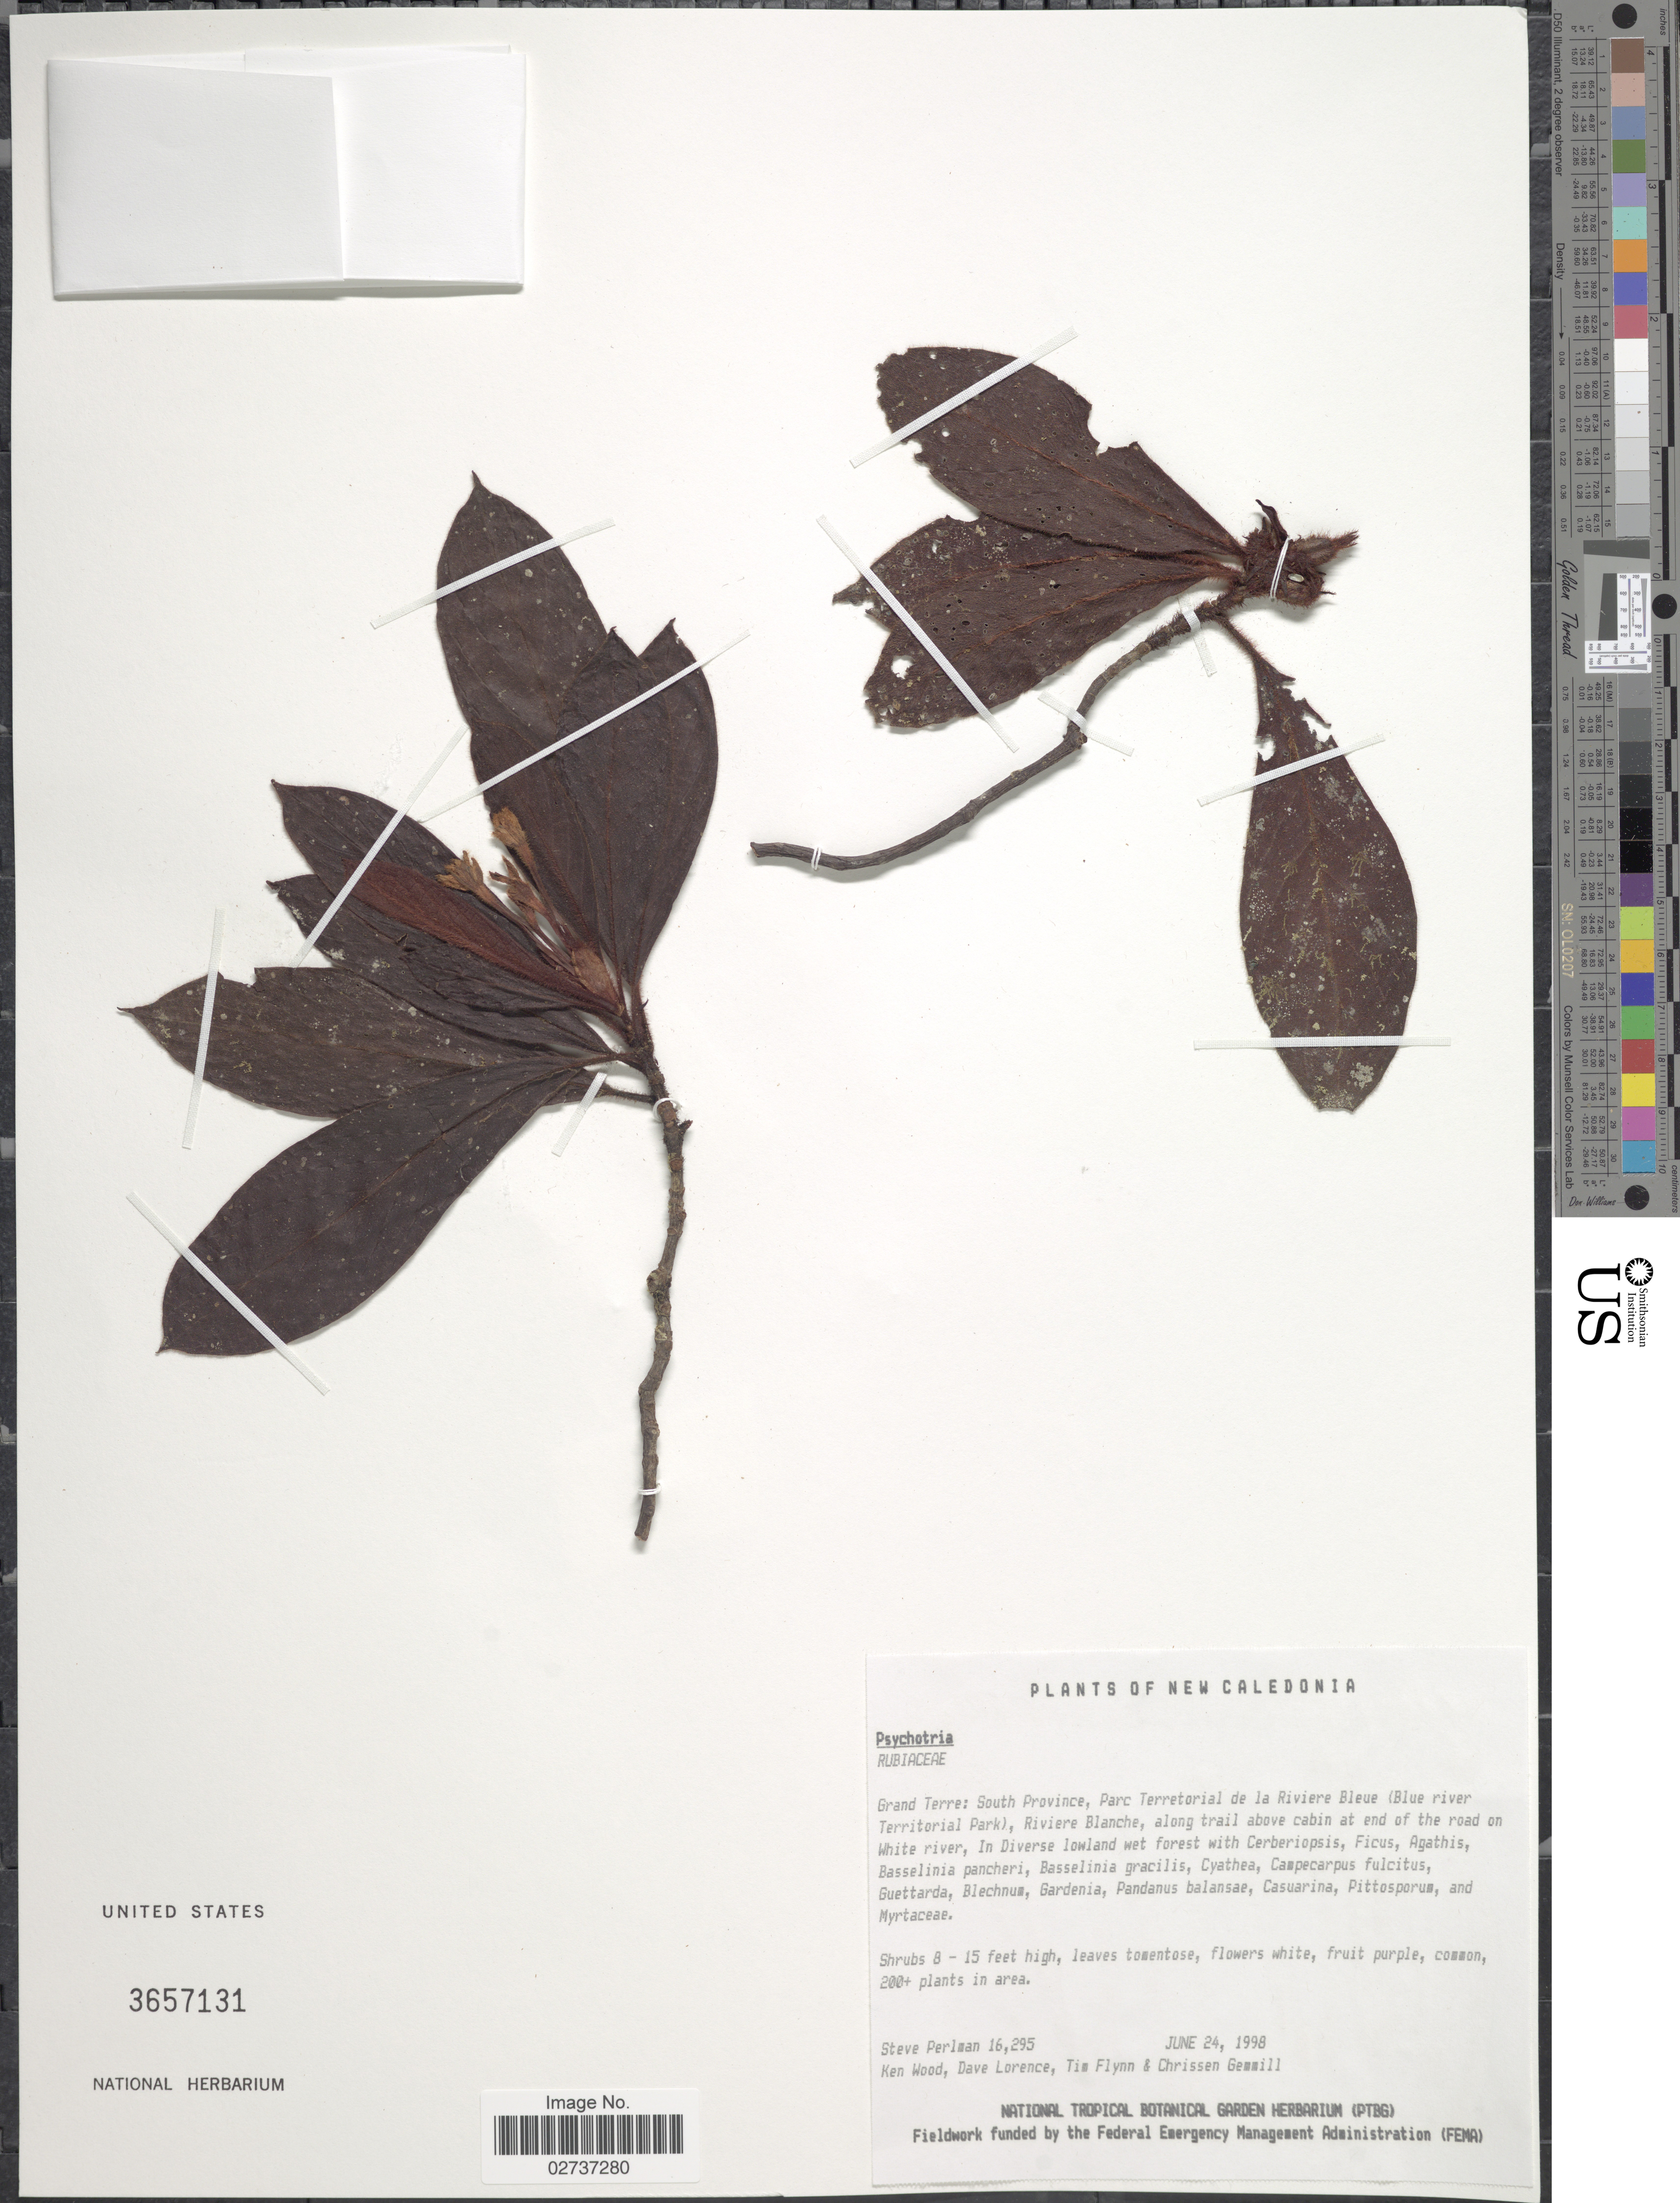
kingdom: Plantae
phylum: Tracheophyta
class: Magnoliopsida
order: Gentianales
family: Rubiaceae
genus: Psychotria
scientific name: Psychotria sp.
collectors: S. Perlman, K. R. Wood, D. Lorence, T. W. Flynn & C. Gemmill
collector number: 16295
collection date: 1998-06-24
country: New Caledonia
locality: Grand Terre: South Province, Parc Territorial de la Riviere Bleue (Blue river Territorial Park), Riviere Banche, along trail above cabin at end of the road on White River,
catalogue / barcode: US 3657131